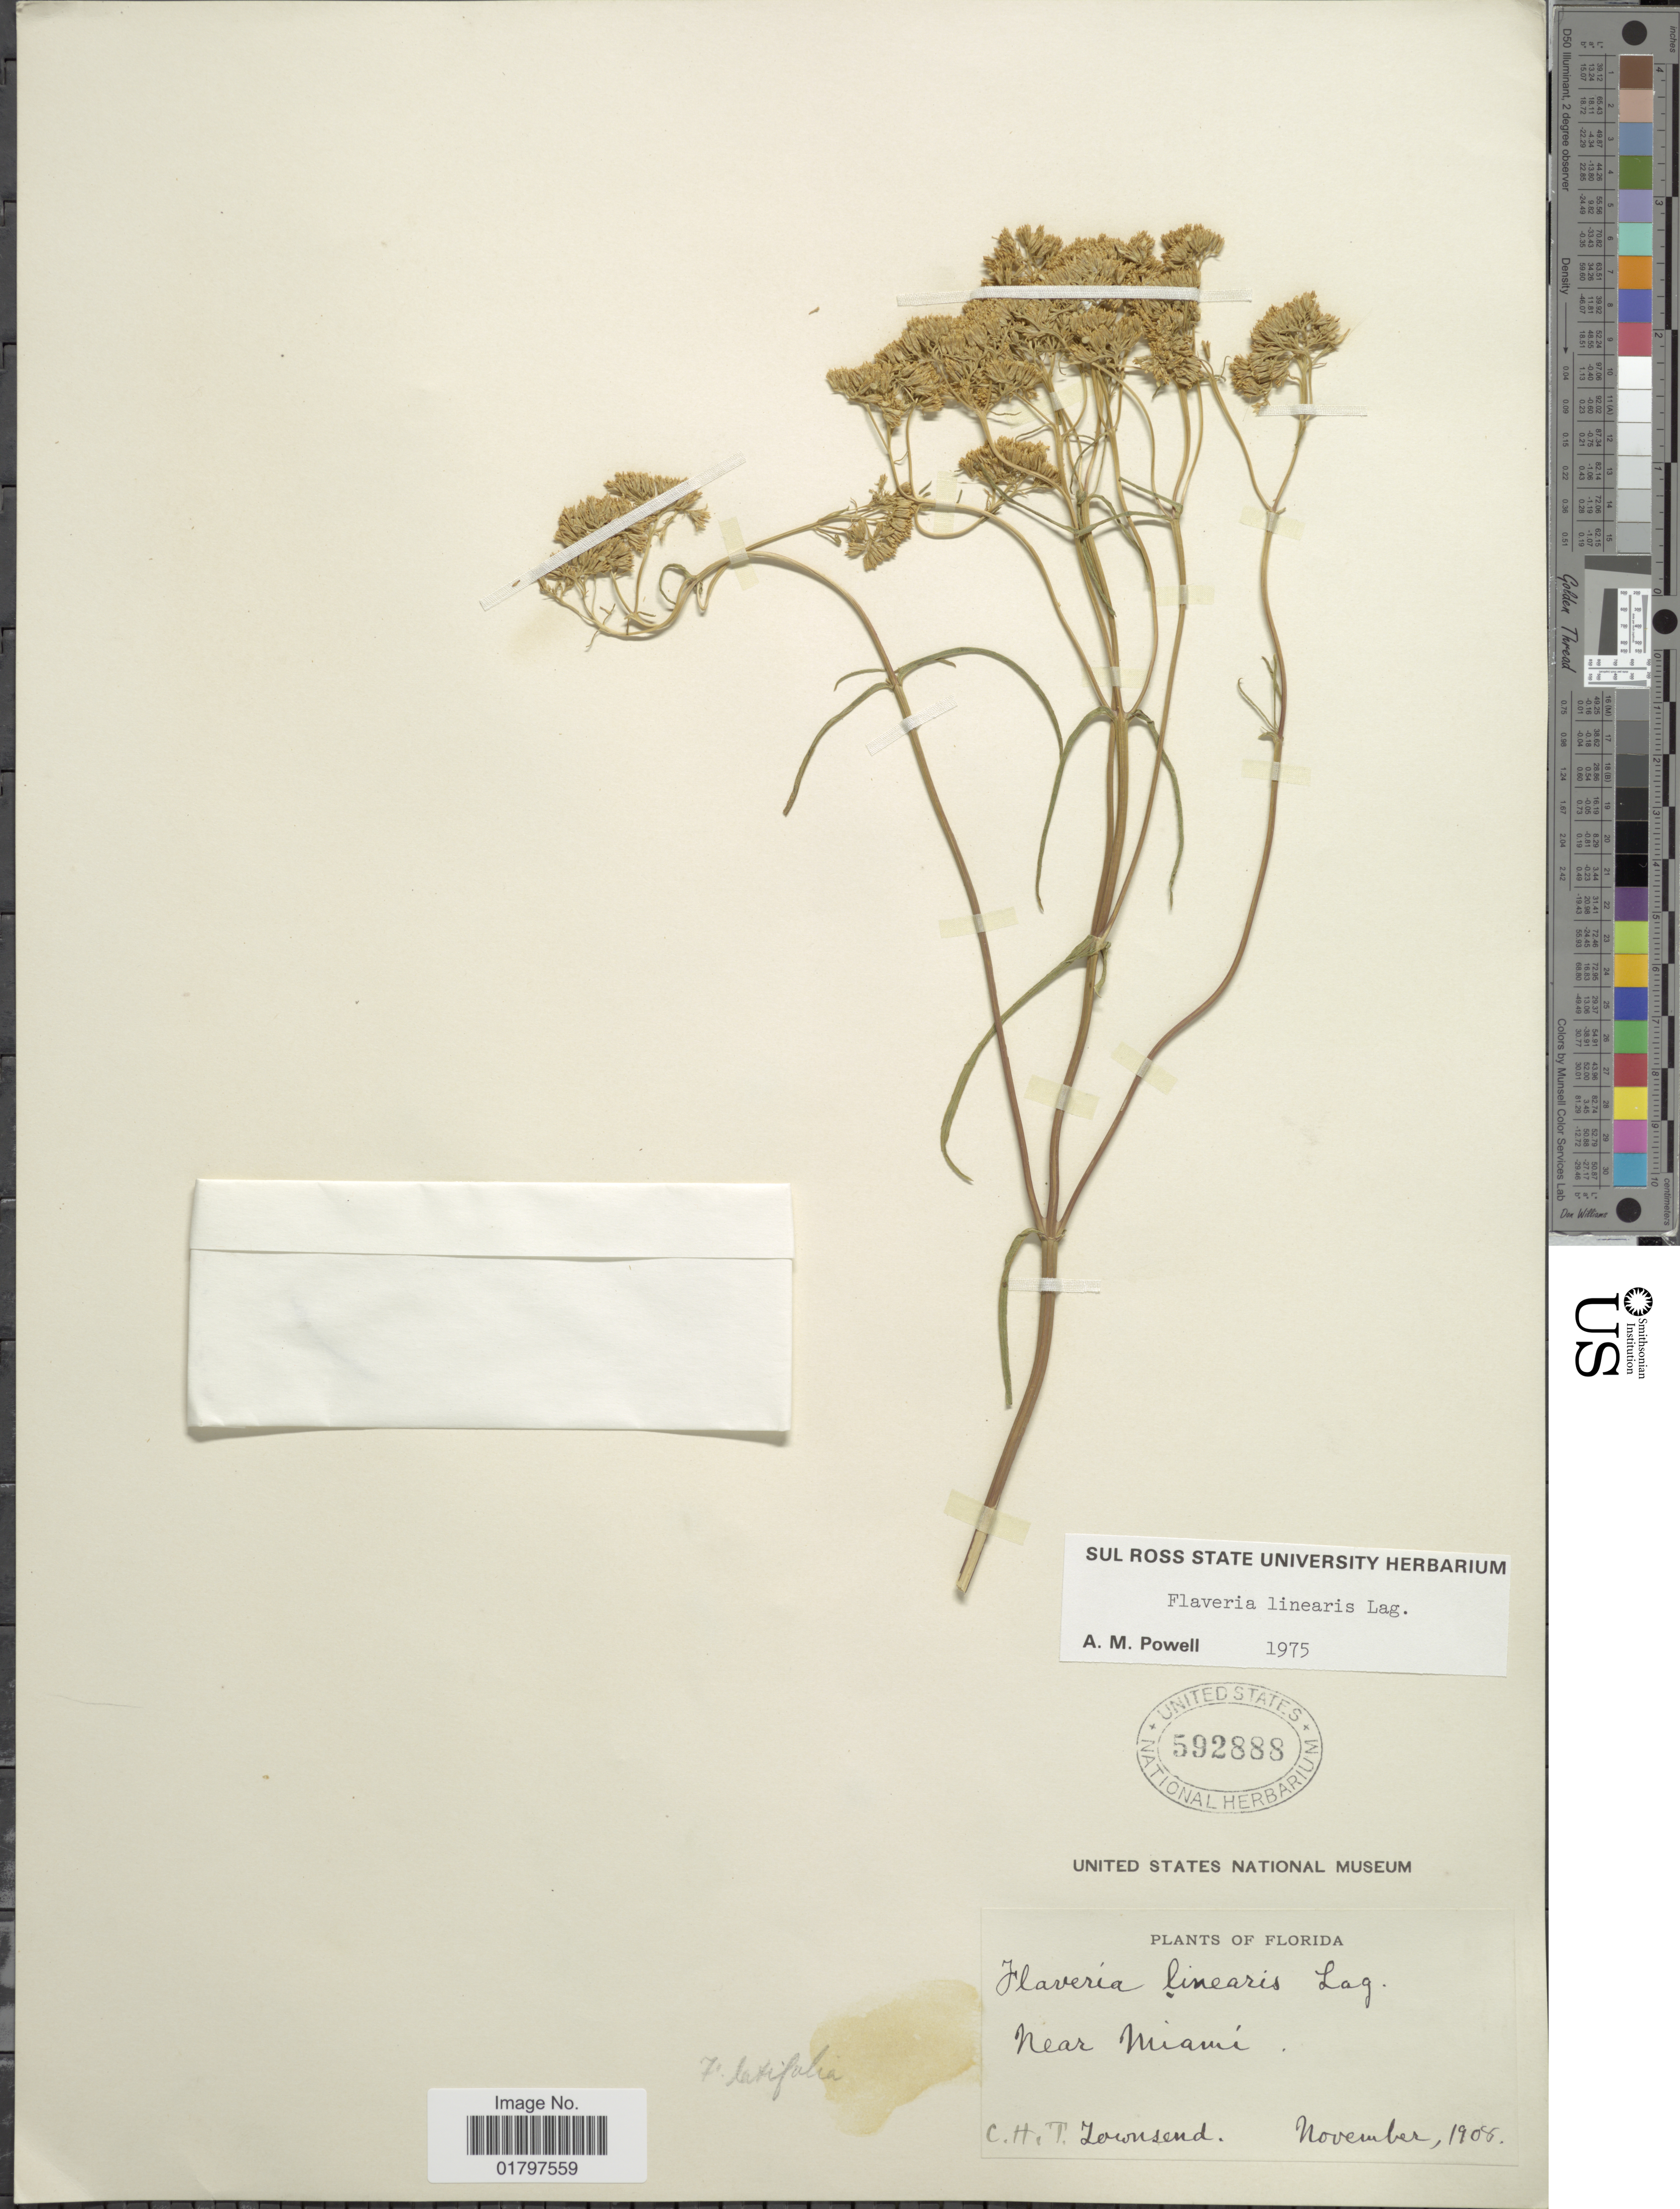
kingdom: Plantae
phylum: Tracheophyta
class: Magnoliopsida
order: Asterales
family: Asteraceae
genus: Flaveria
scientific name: Flaveria linearis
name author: Lag.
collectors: C. H. T. Townsend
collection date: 1908-11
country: United States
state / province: Florida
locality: Near Miami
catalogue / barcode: US 592888